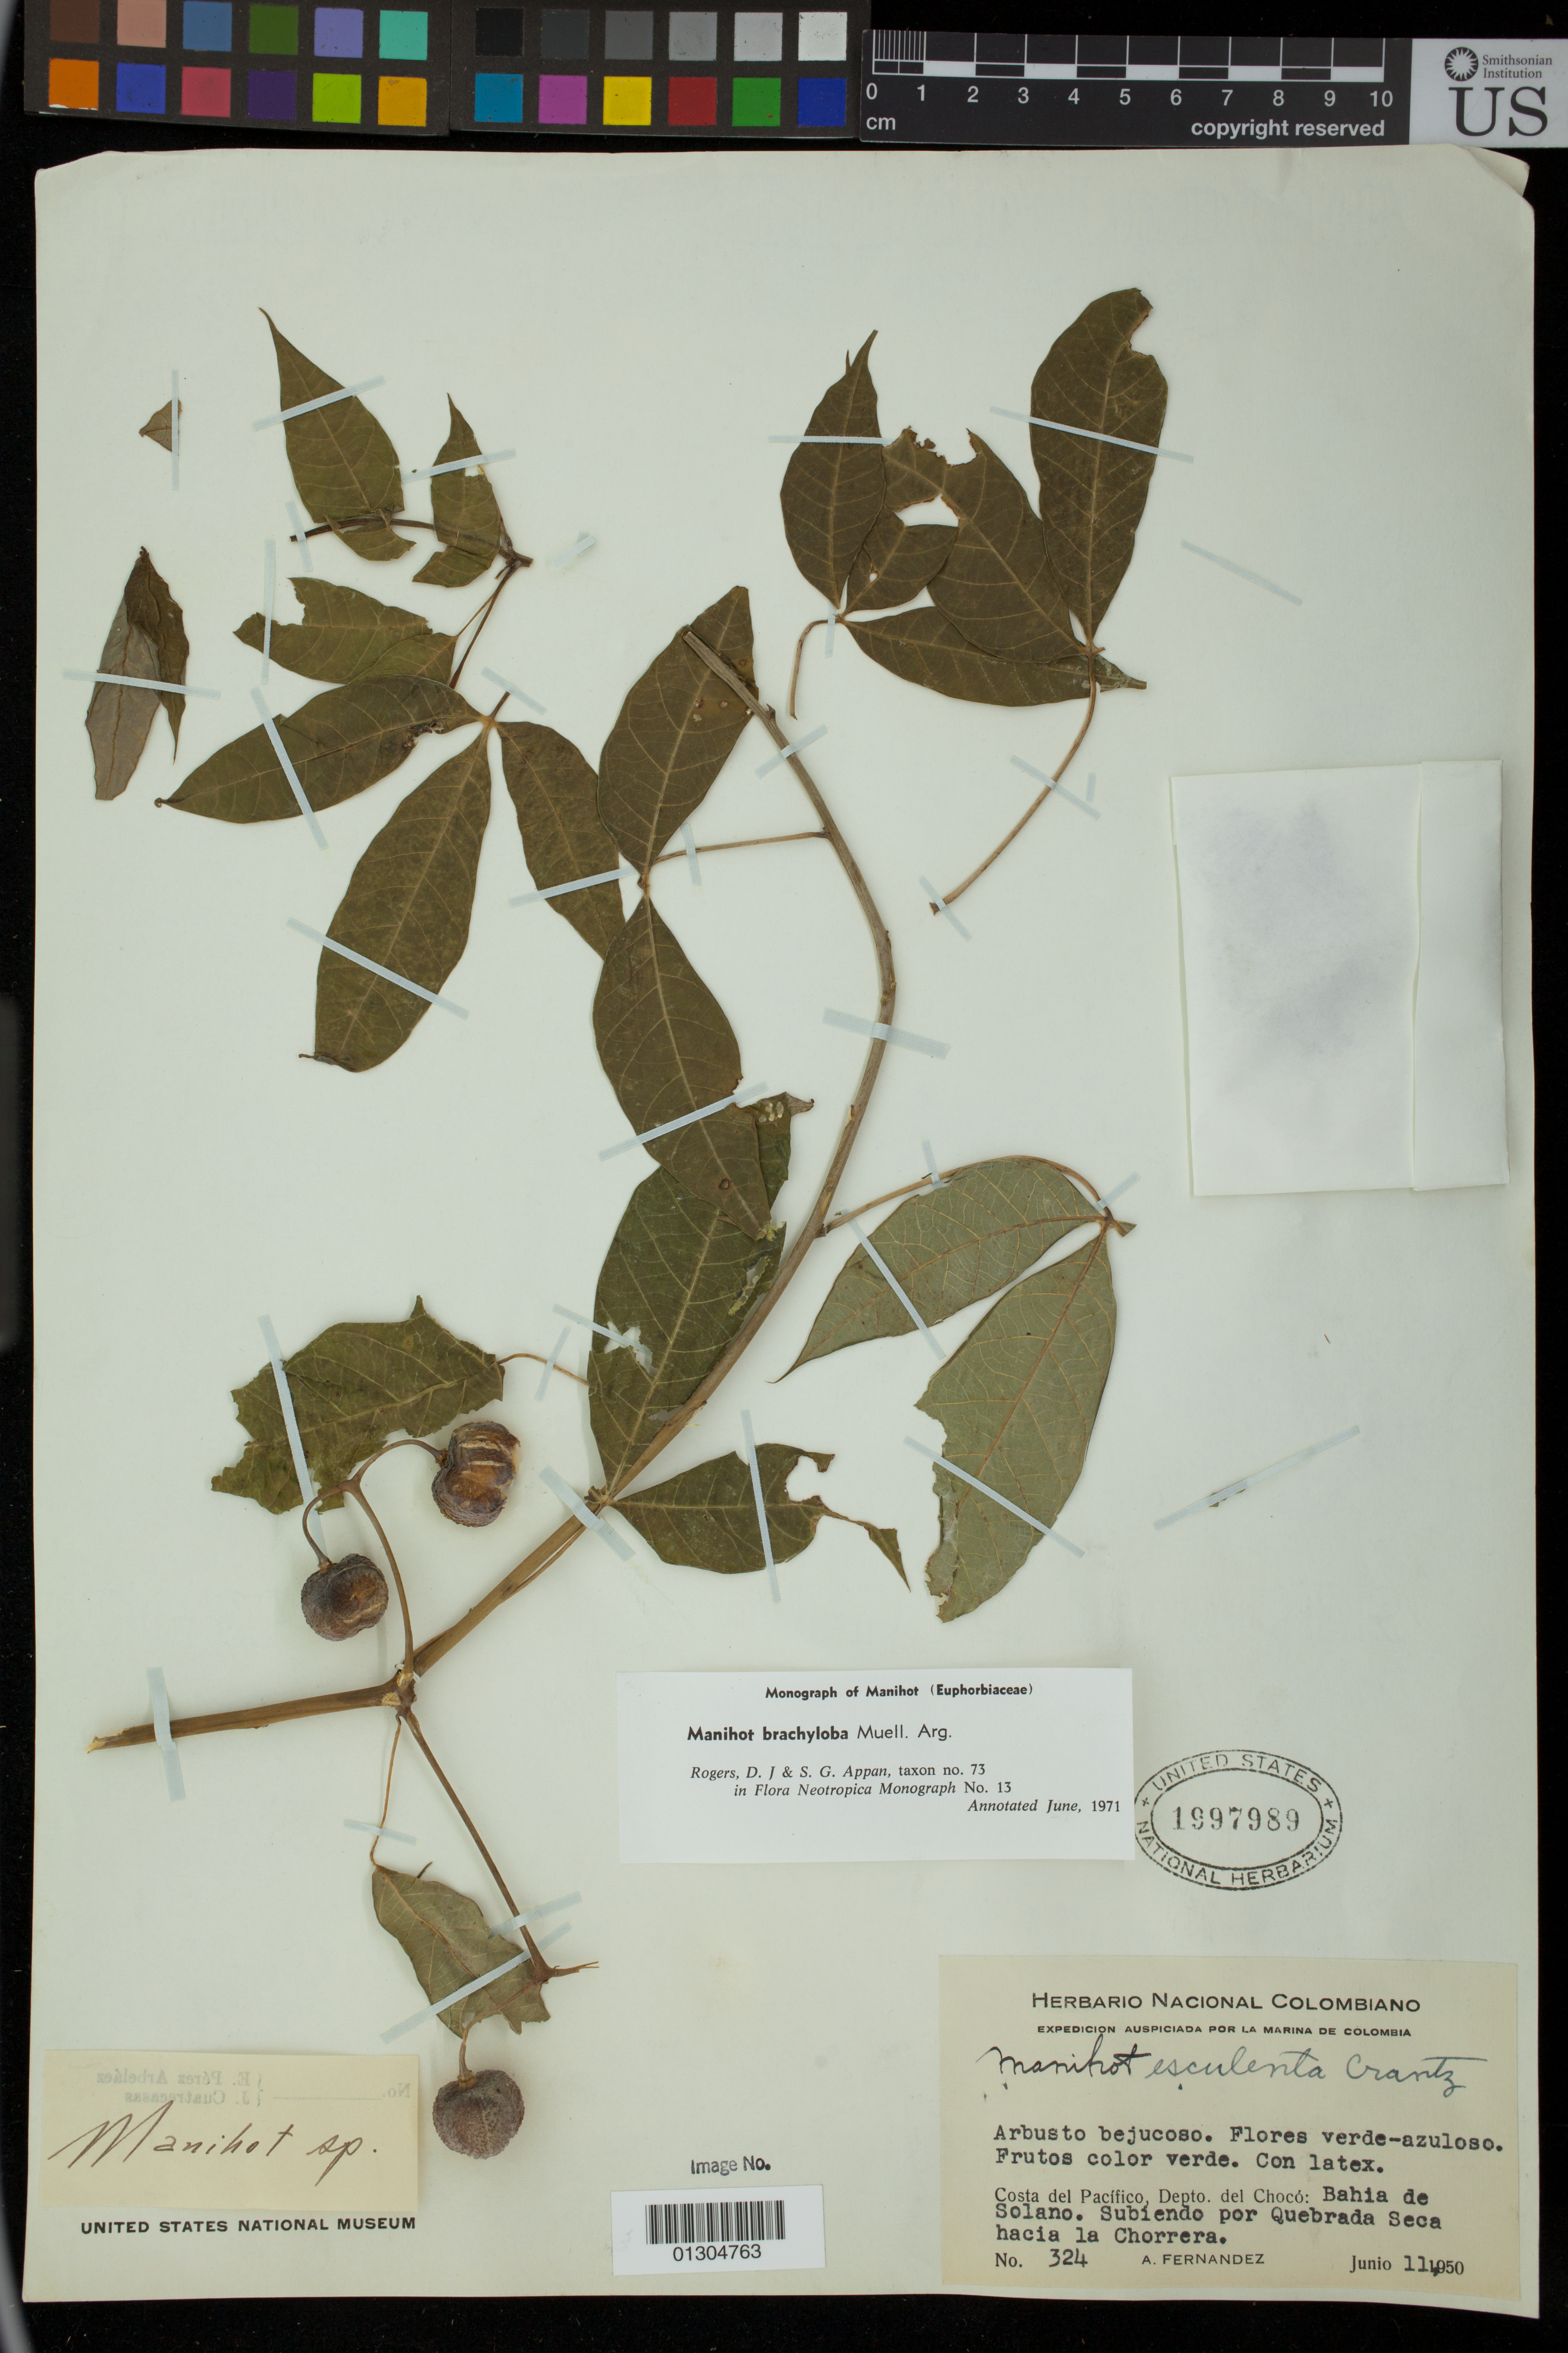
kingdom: Plantae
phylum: Tracheophyta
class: Magnoliopsida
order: Malpighiales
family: Euphorbiaceae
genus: Manihot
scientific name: Manihot brachyloba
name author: Müll. Arg.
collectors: A. Fernández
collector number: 324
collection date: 1950-06-11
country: Colombia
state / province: Choco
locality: Costa del Pacifico Bahia de Solano. Subiendo por Quebrada Seca hacia la Chorrera.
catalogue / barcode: US 1997989